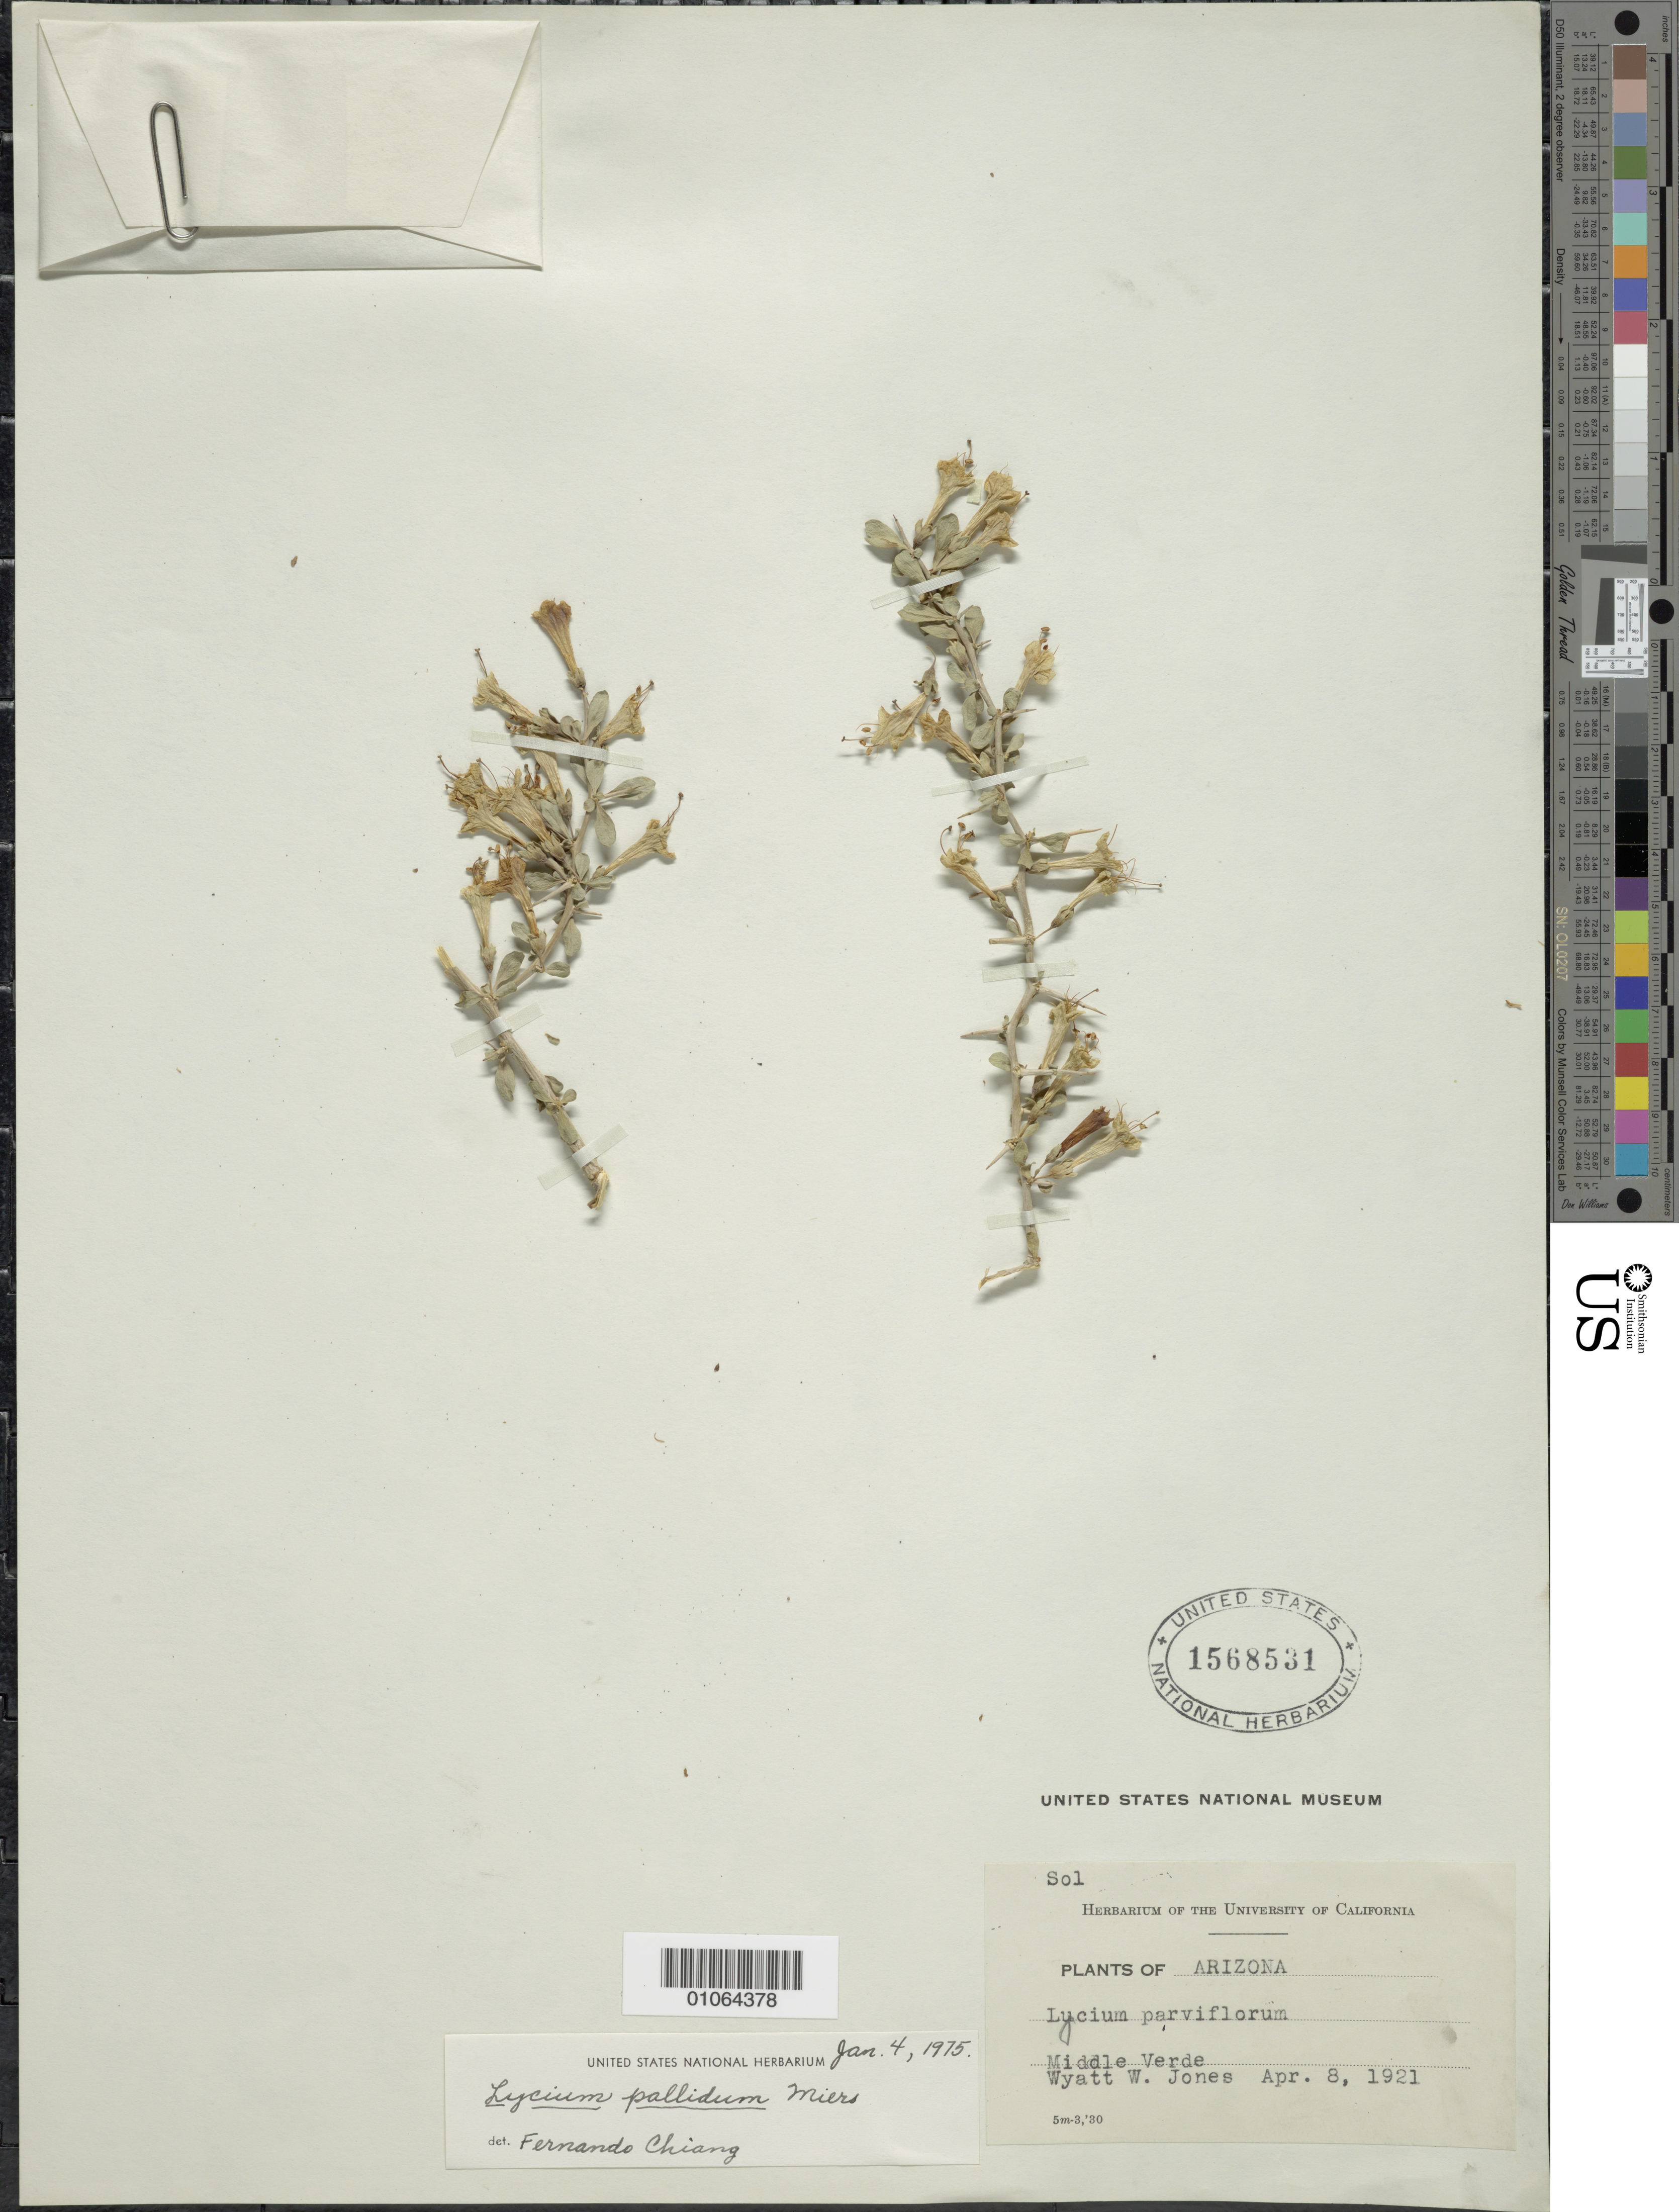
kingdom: Plantae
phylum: Tracheophyta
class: Magnoliopsida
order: Solanales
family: Solanaceae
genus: Lycium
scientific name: Lycium pallidum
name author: Miers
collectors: W. W. Jones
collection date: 1921-04-08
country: United States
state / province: Arizona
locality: Middle Verde.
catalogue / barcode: US 1568531